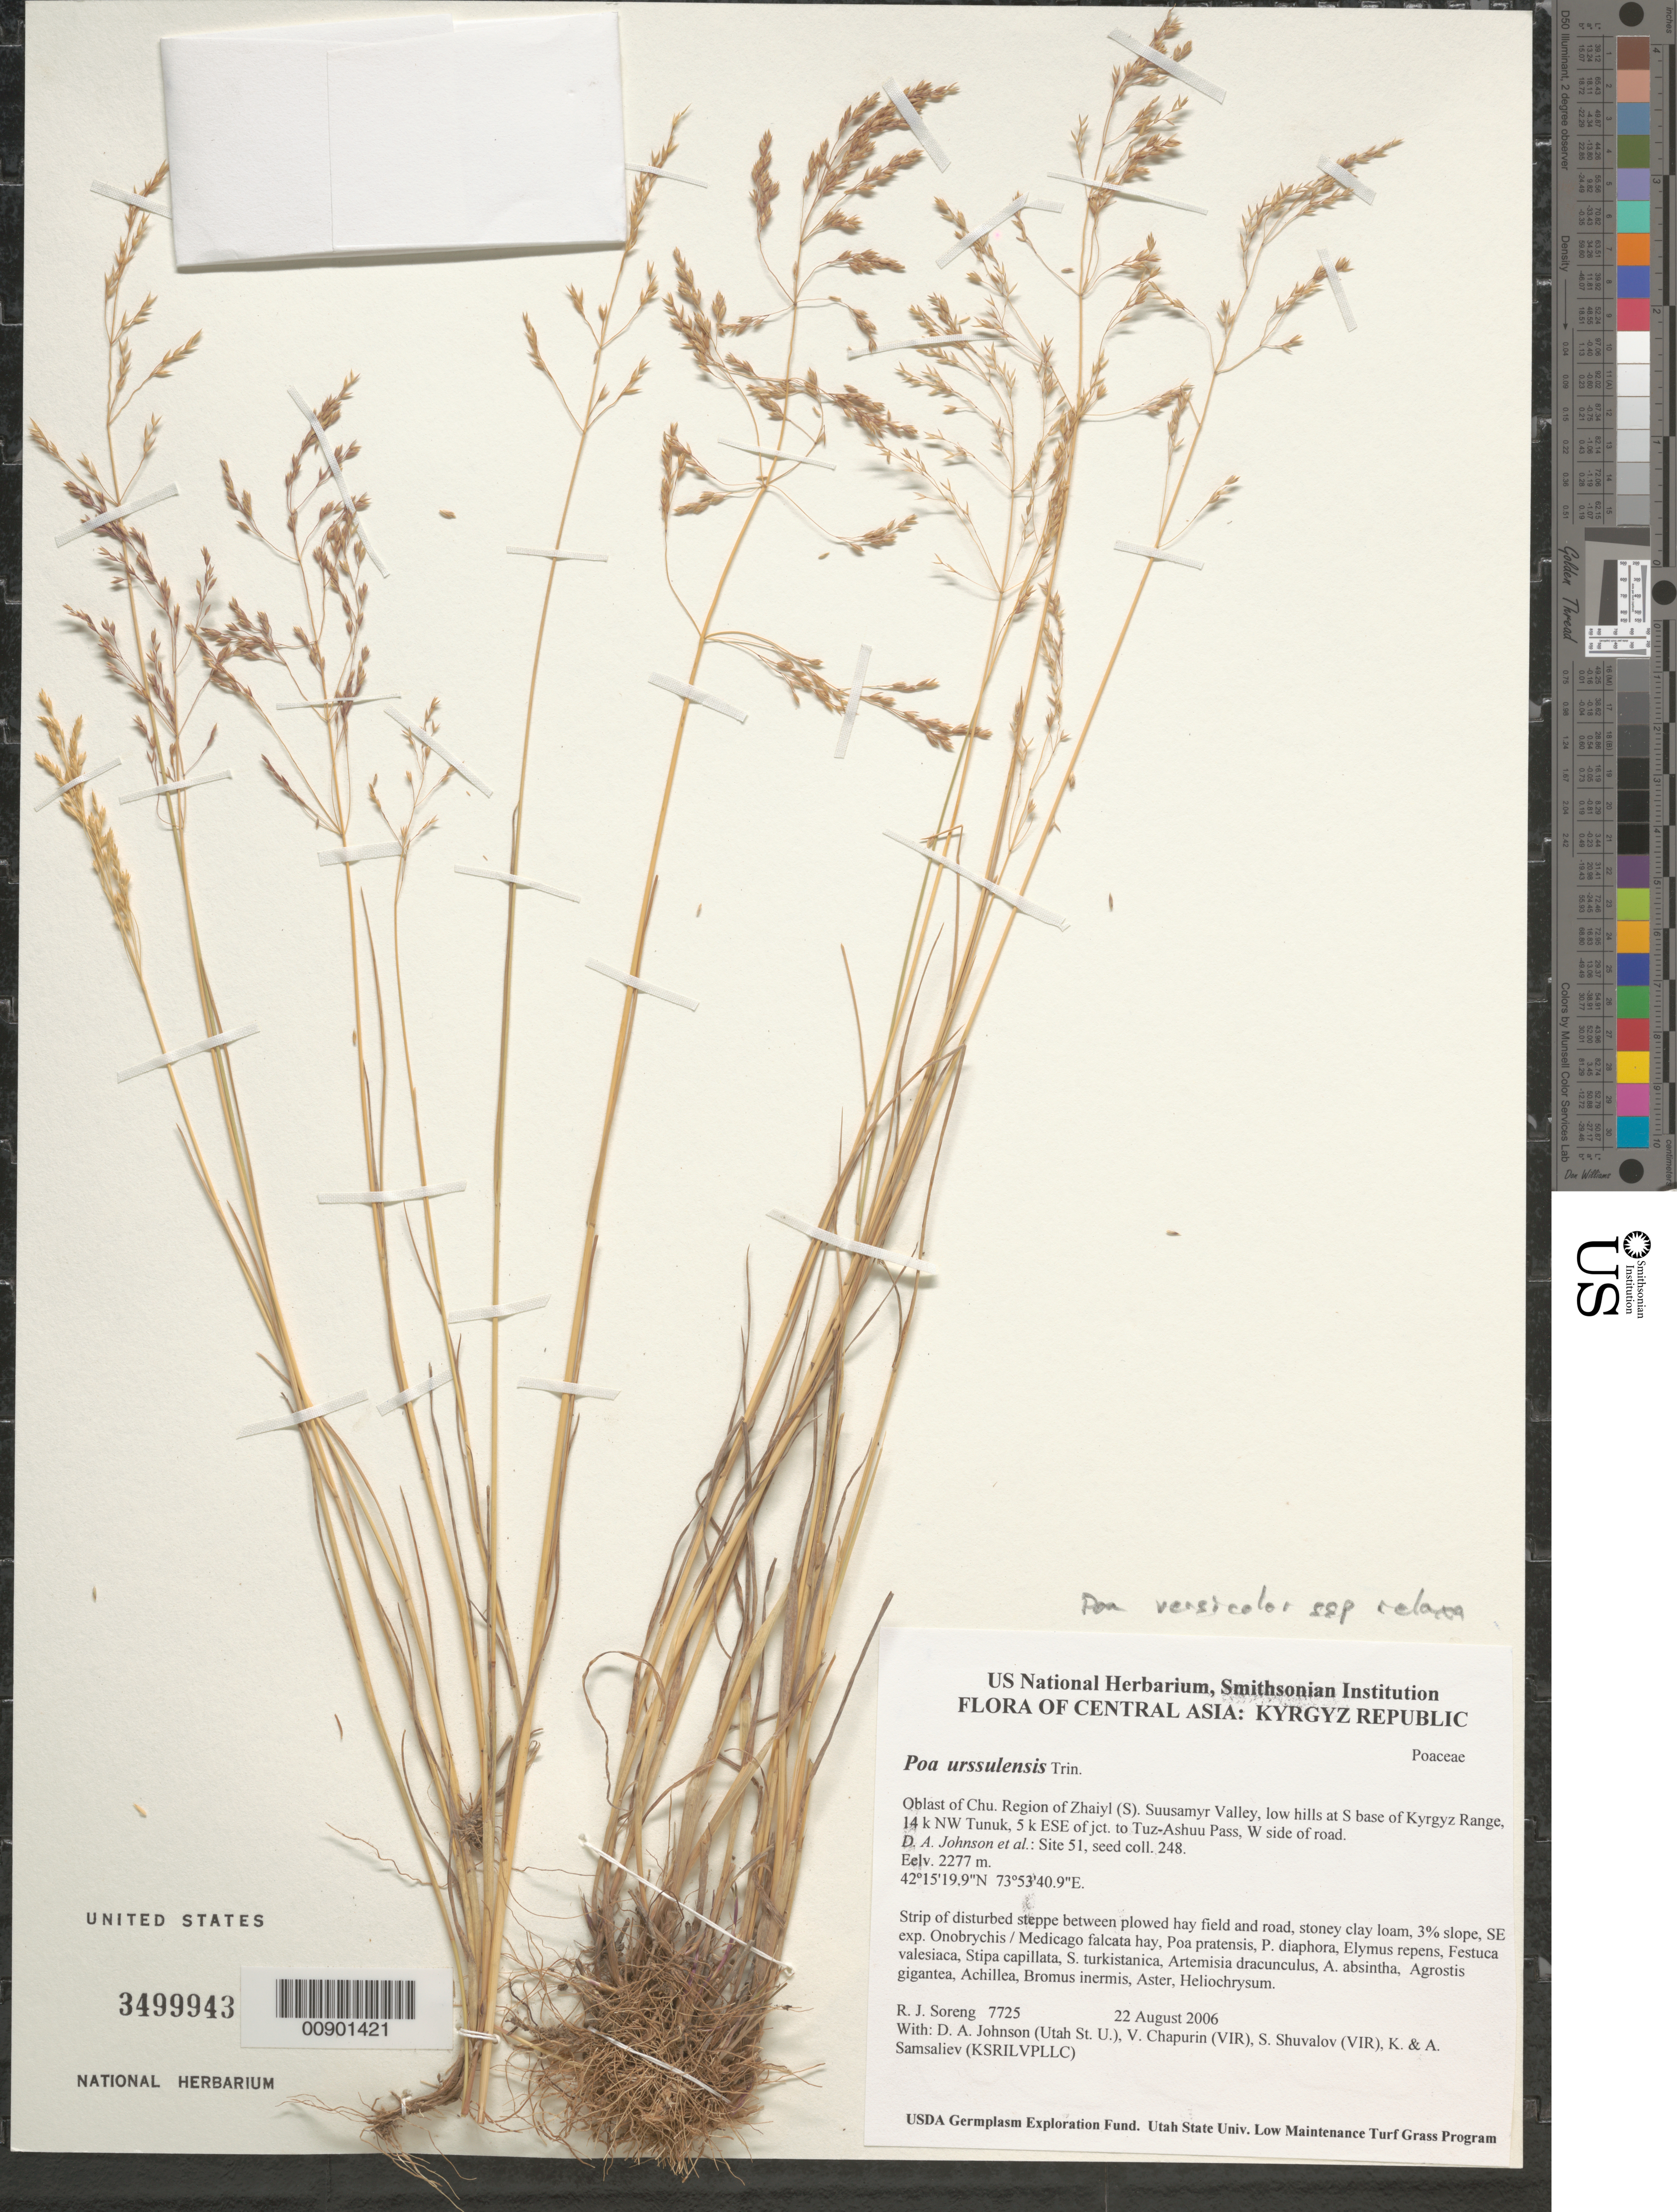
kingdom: Plantae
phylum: Tracheophyta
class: Liliopsida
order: Poales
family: Poaceae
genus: Poa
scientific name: Poa versicolor subsp. relaxa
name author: (Ovcz.) Tzvelev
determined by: Olonova, Marina V.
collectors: R. J. Soreng, D. Johnson, S. Shuvalov, V. Chapurin, K. Samsaliev & A. Samsaliev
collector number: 7725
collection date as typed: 22 Aug 2006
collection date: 2006-08-22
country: Kyrgyzstan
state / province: Chu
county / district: Zhaiyl (S)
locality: Suusamyr Valley, low hills at S base of Kyrgyz Range, 14 km NW Tunuk, 5 km ESE of jct. to Tuz-Ashuu Pass, W side of road.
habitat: Strip of disturbed steppe between plowed hay field and road, stoney clay loam, 3% slope, SE exp.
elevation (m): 2277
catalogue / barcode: US 3499943